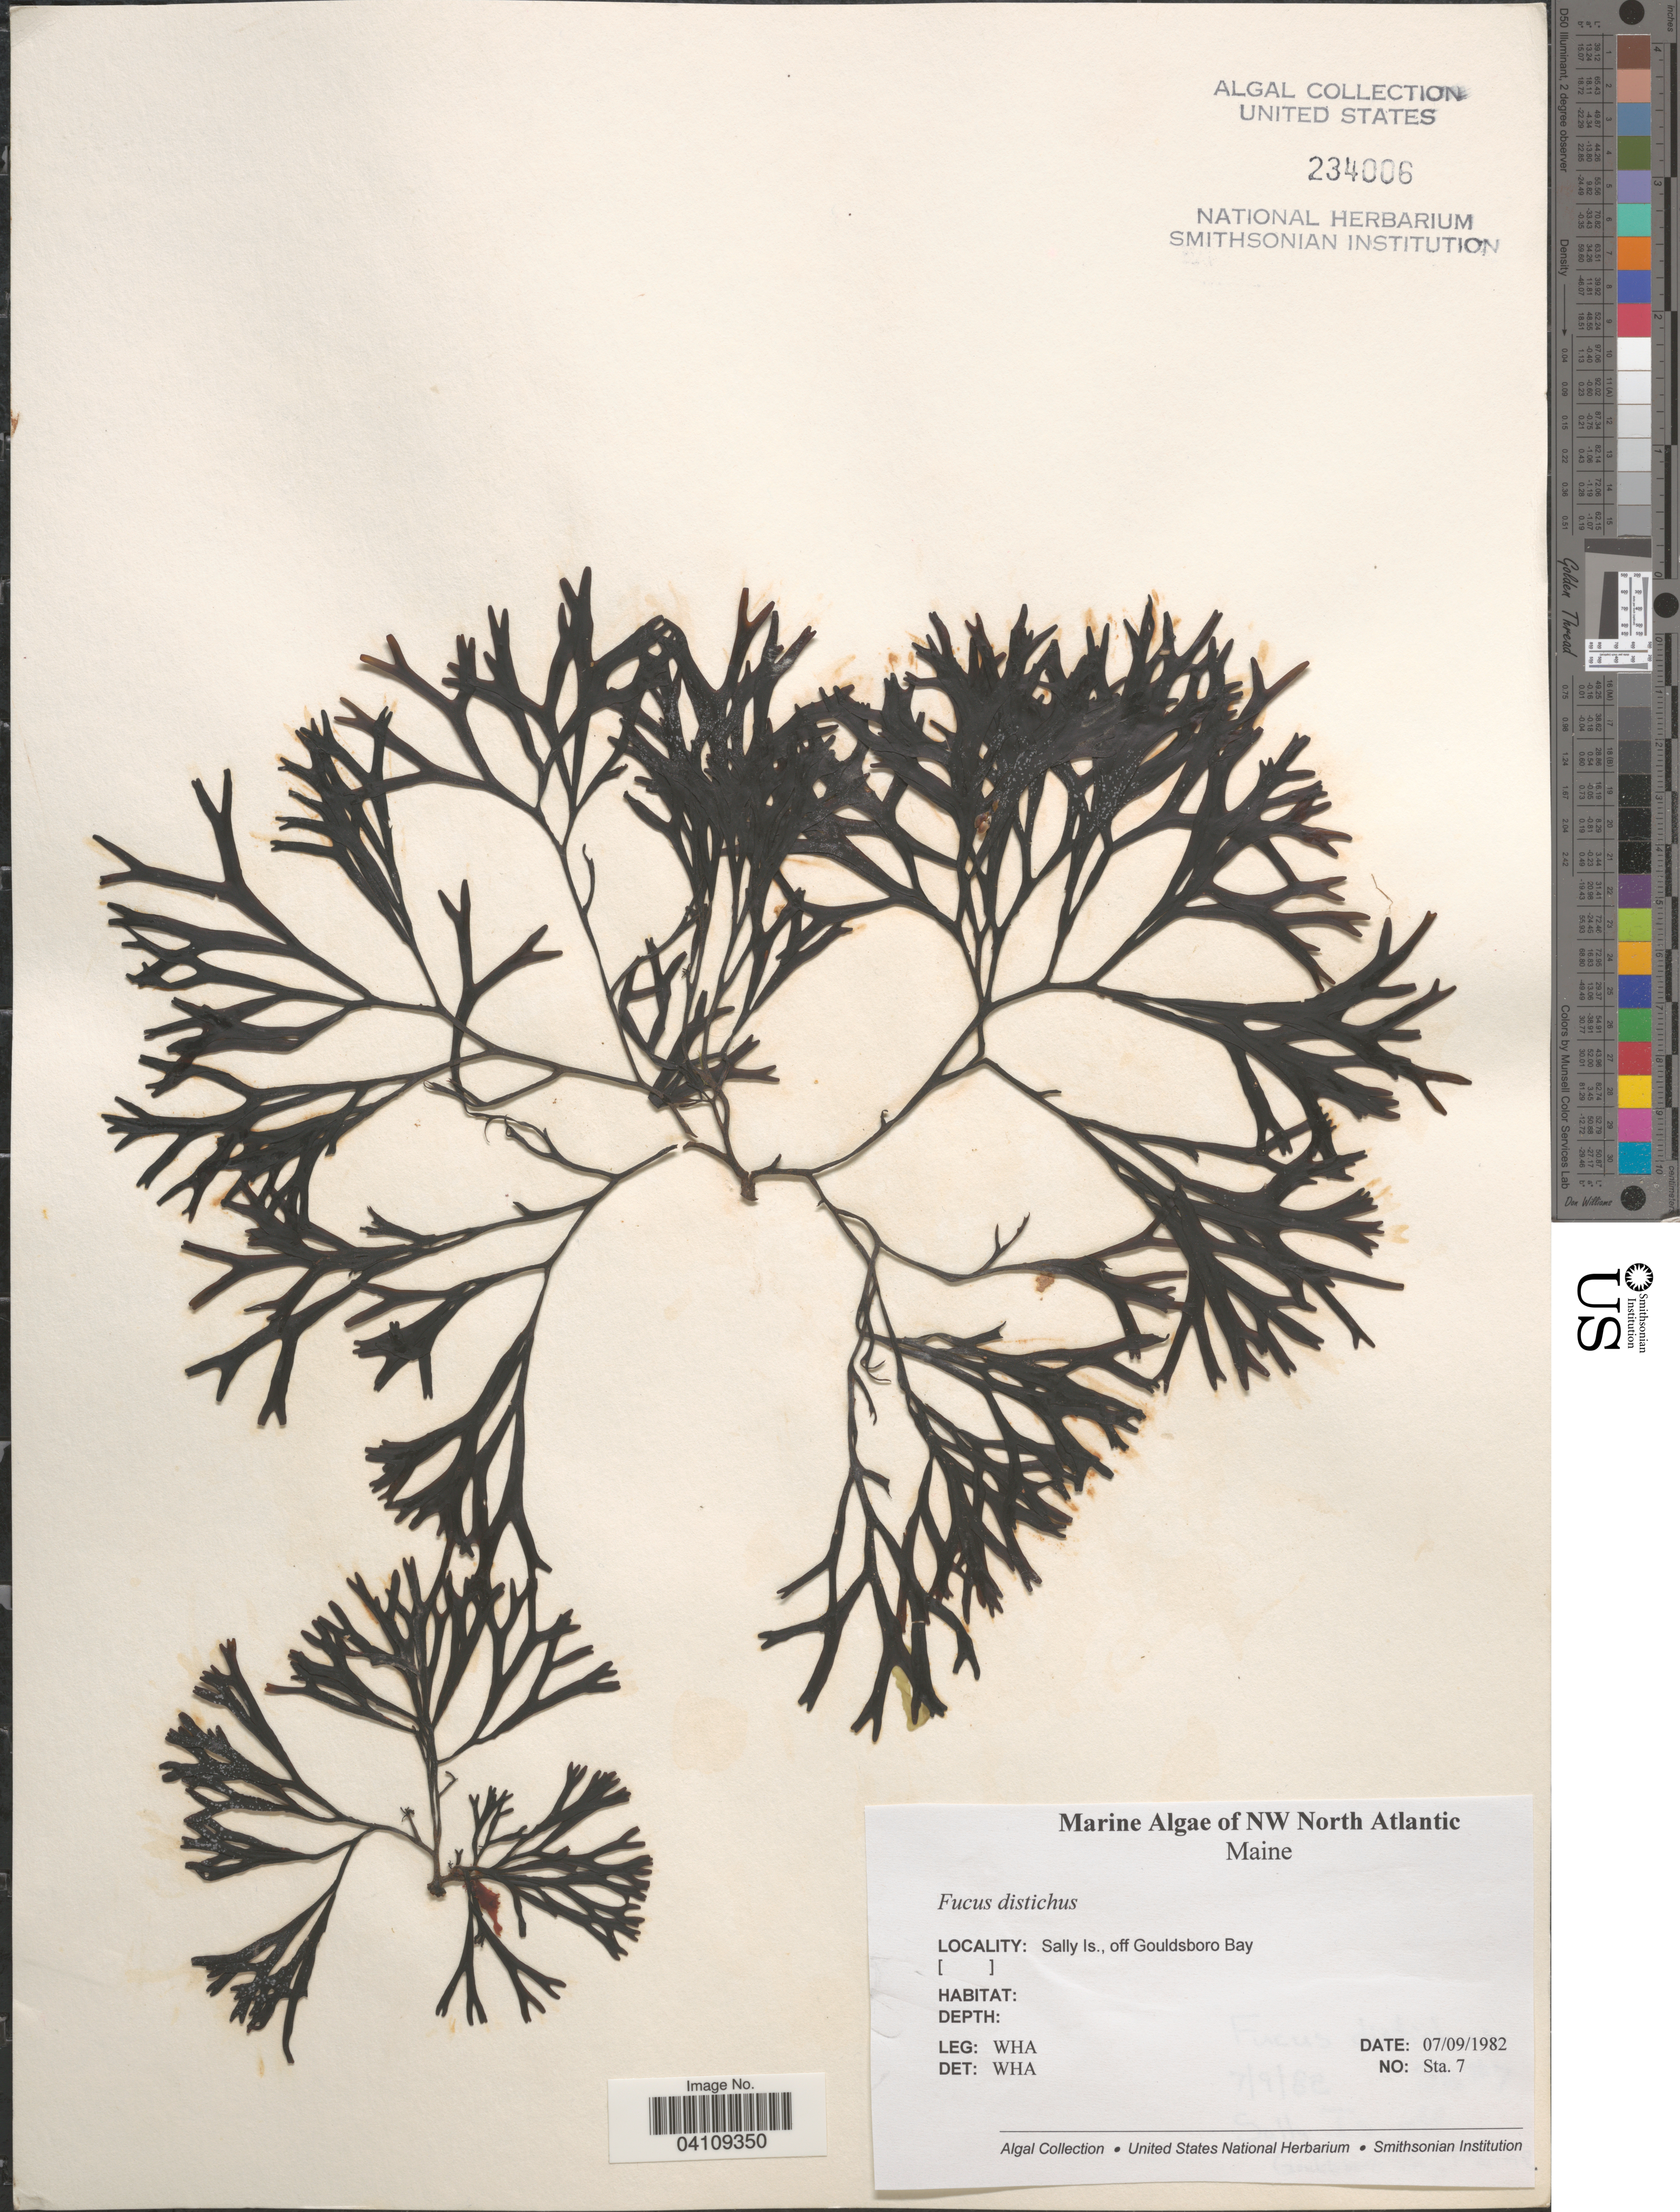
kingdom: Chromista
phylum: Ochrophyta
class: Phaeophyceae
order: Fucales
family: Fucaceae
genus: Fucus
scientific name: Fucus distichus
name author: L.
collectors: W. H. Adey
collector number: Sta. 7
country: United States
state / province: Maine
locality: NW North Atlantic. Sally Is., off Gouldsboro Bay.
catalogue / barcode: US 234006